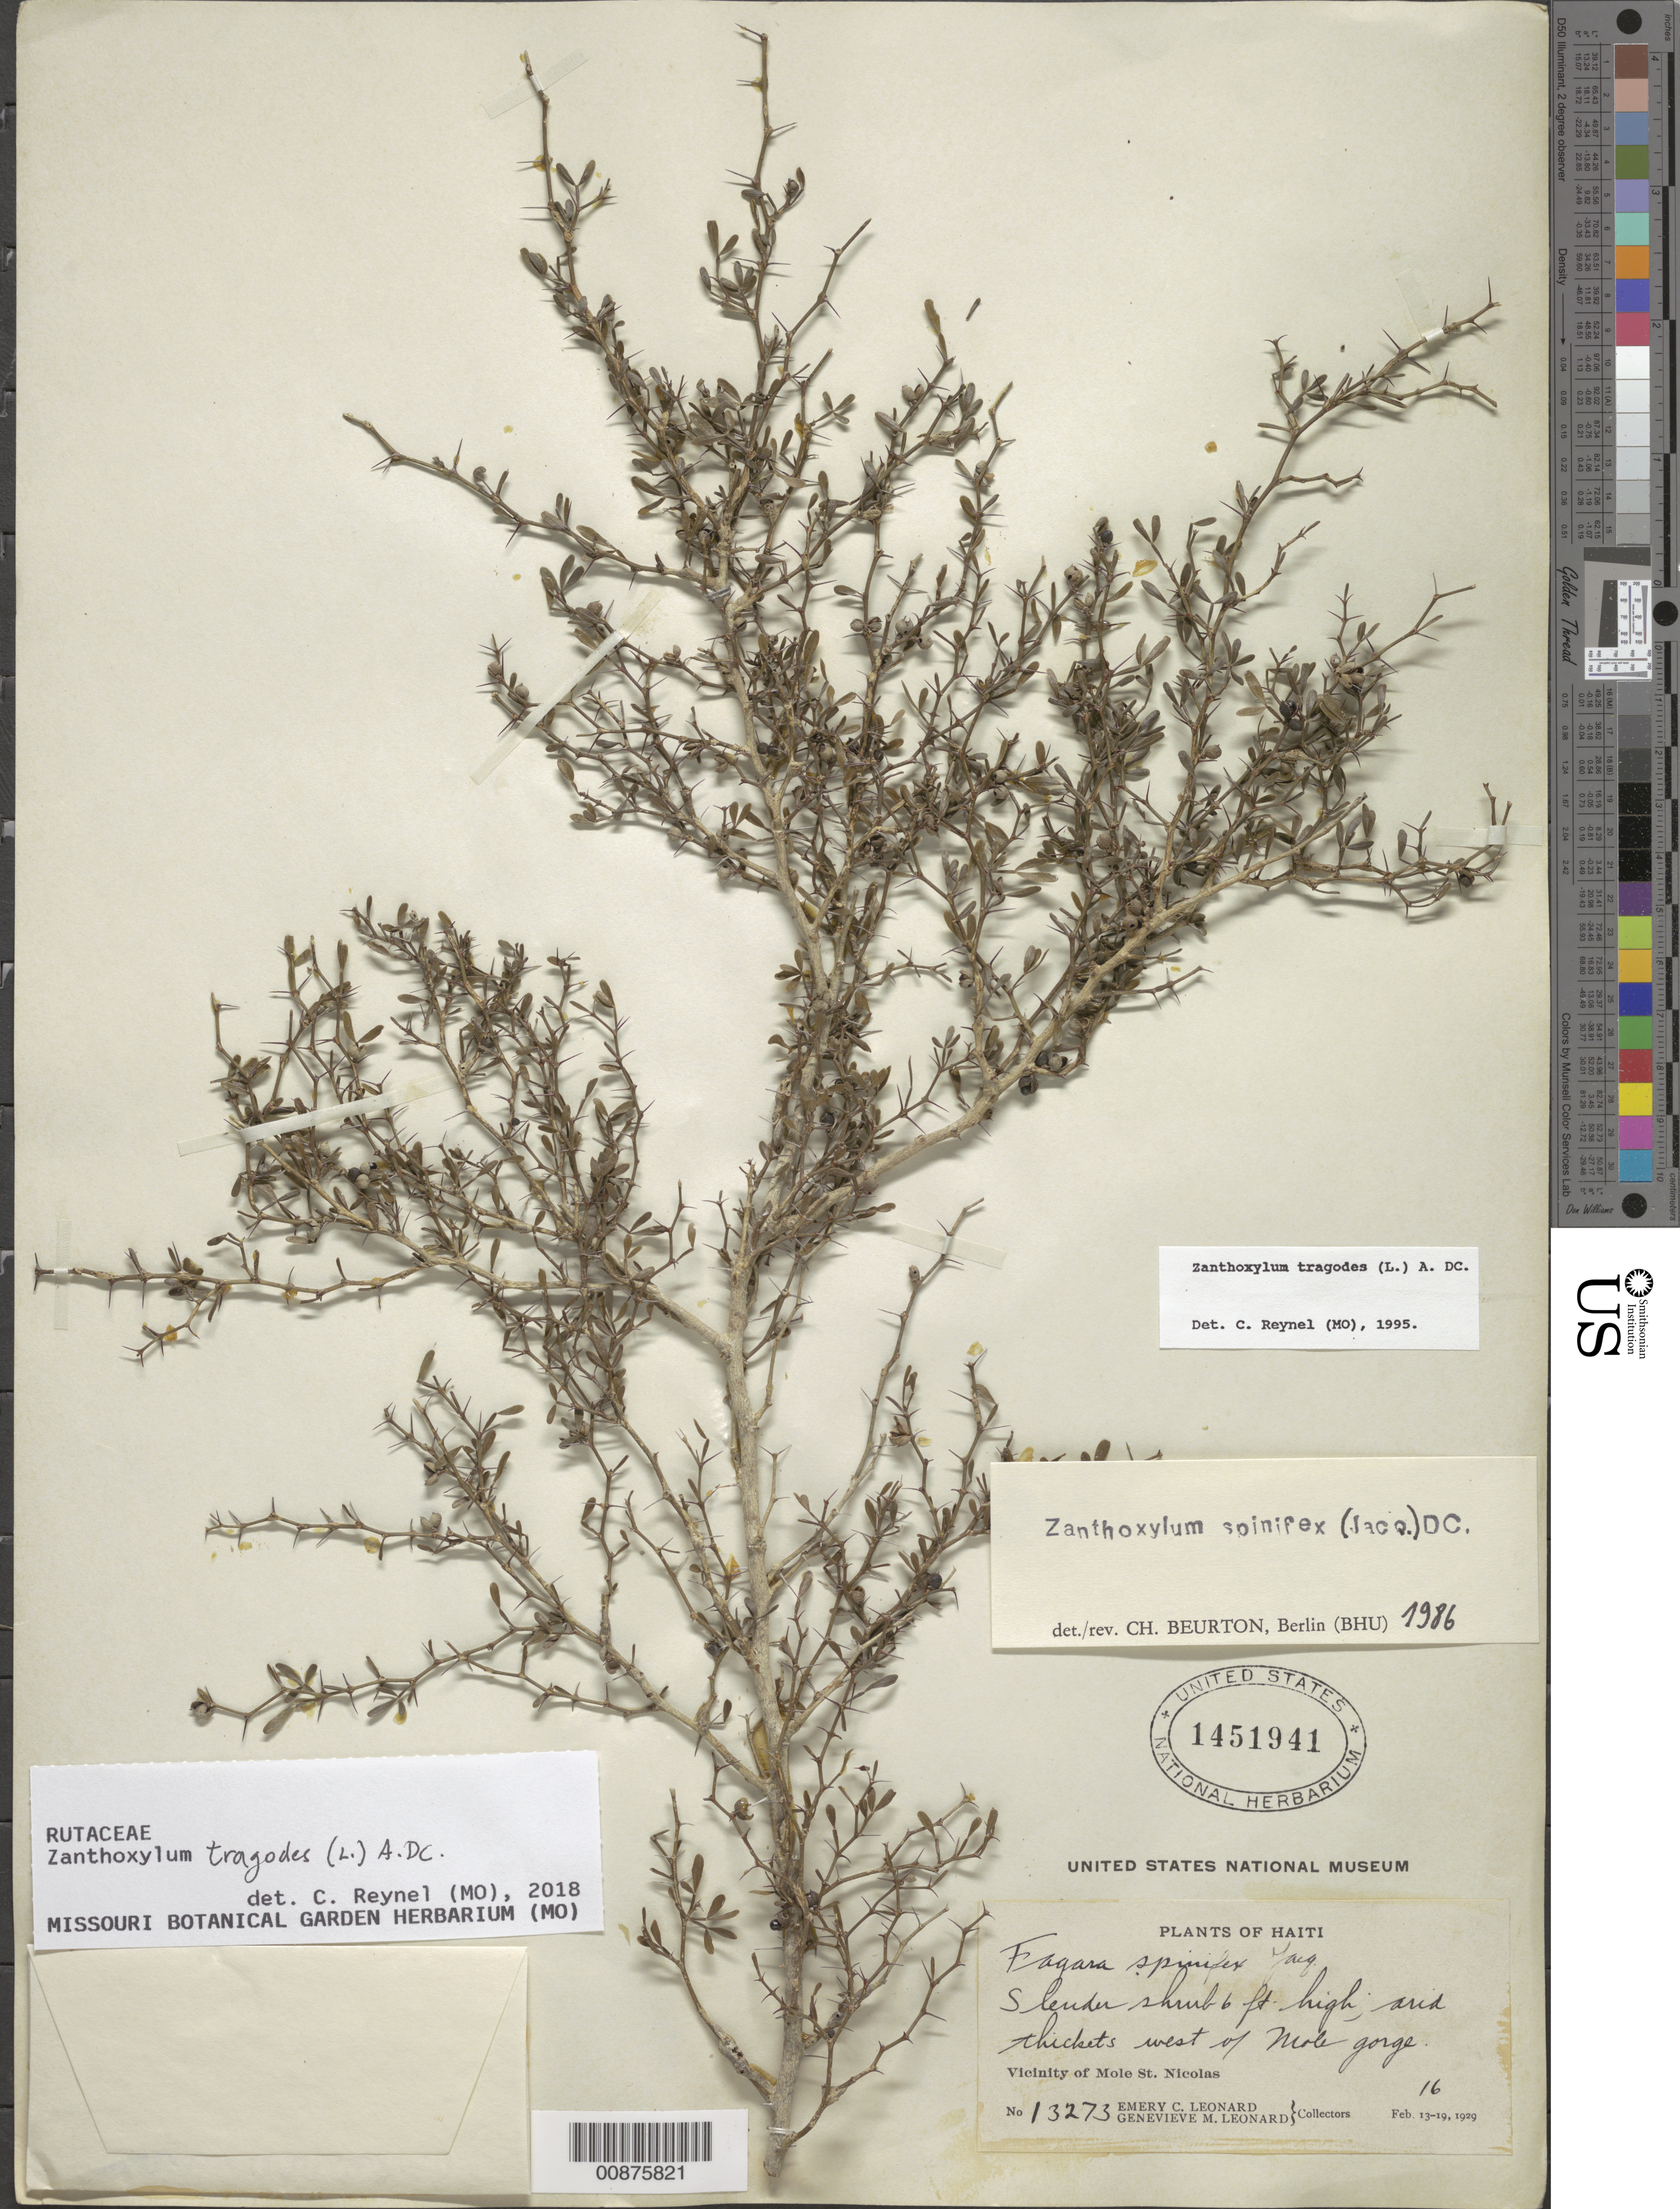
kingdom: Plantae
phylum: Tracheophyta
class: Magnoliopsida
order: Sapindales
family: Rutaceae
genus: Zanthoxylum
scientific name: Zanthoxylum tragodes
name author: (L.) DC.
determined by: Reynel, Carlos A., (MO), Missouri Botanical Garden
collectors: E. C. Leonard & G. M. Leonard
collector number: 13273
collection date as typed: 16 Feb 1929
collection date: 1929-02-16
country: Haiti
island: Hispaniola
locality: Vicinity of Mole St. Nicolas, W of Mole gorge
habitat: Arid thickets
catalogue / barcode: US 1451941